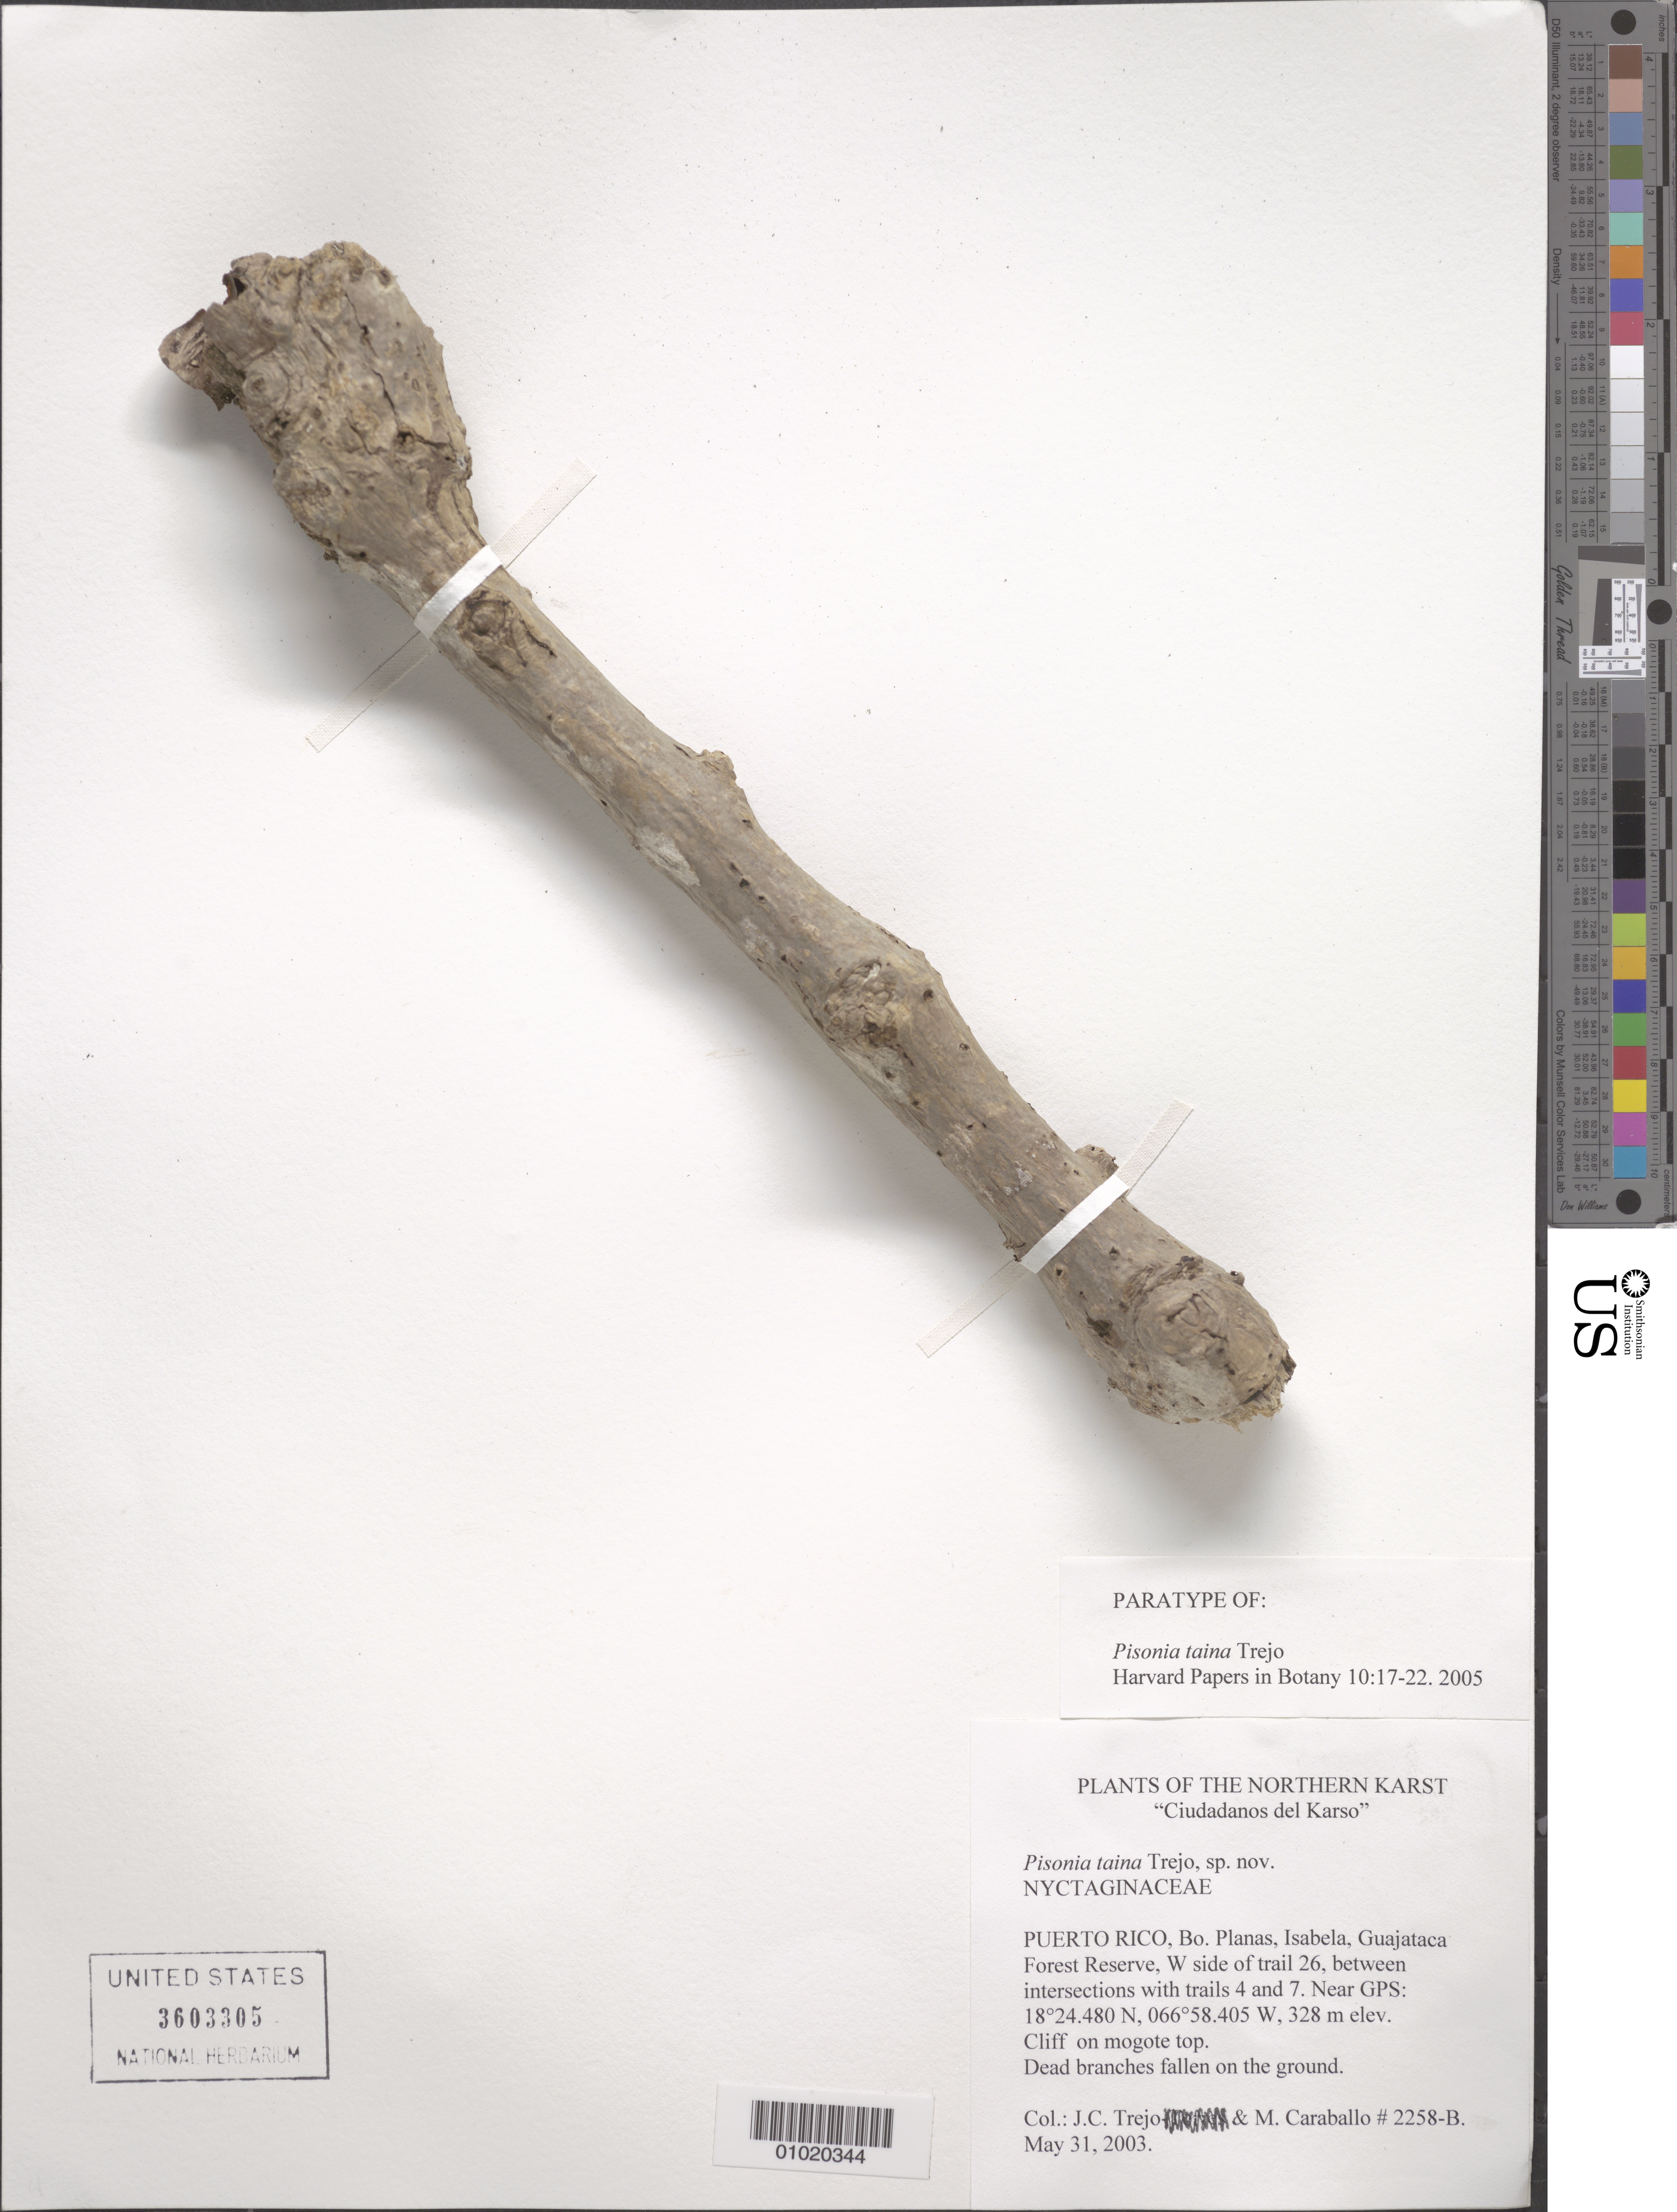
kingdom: Plantae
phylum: Tracheophyta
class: Magnoliopsida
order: Caryophyllales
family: Nyctaginaceae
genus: Pisonia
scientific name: Pisonia taina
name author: Trejo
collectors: C. Trejo & M. Caraballo-Ortiz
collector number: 2258-B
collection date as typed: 31 May 2003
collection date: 2003-05-31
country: Puerto Rico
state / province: Isabela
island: Puerto Rico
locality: Bo. Planas, Isabela, Guajataca Fores Reserve, W side of trail 26, between intersections with trails 4 and 7. Cliff on mogote top.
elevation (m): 328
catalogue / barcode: US 3603305